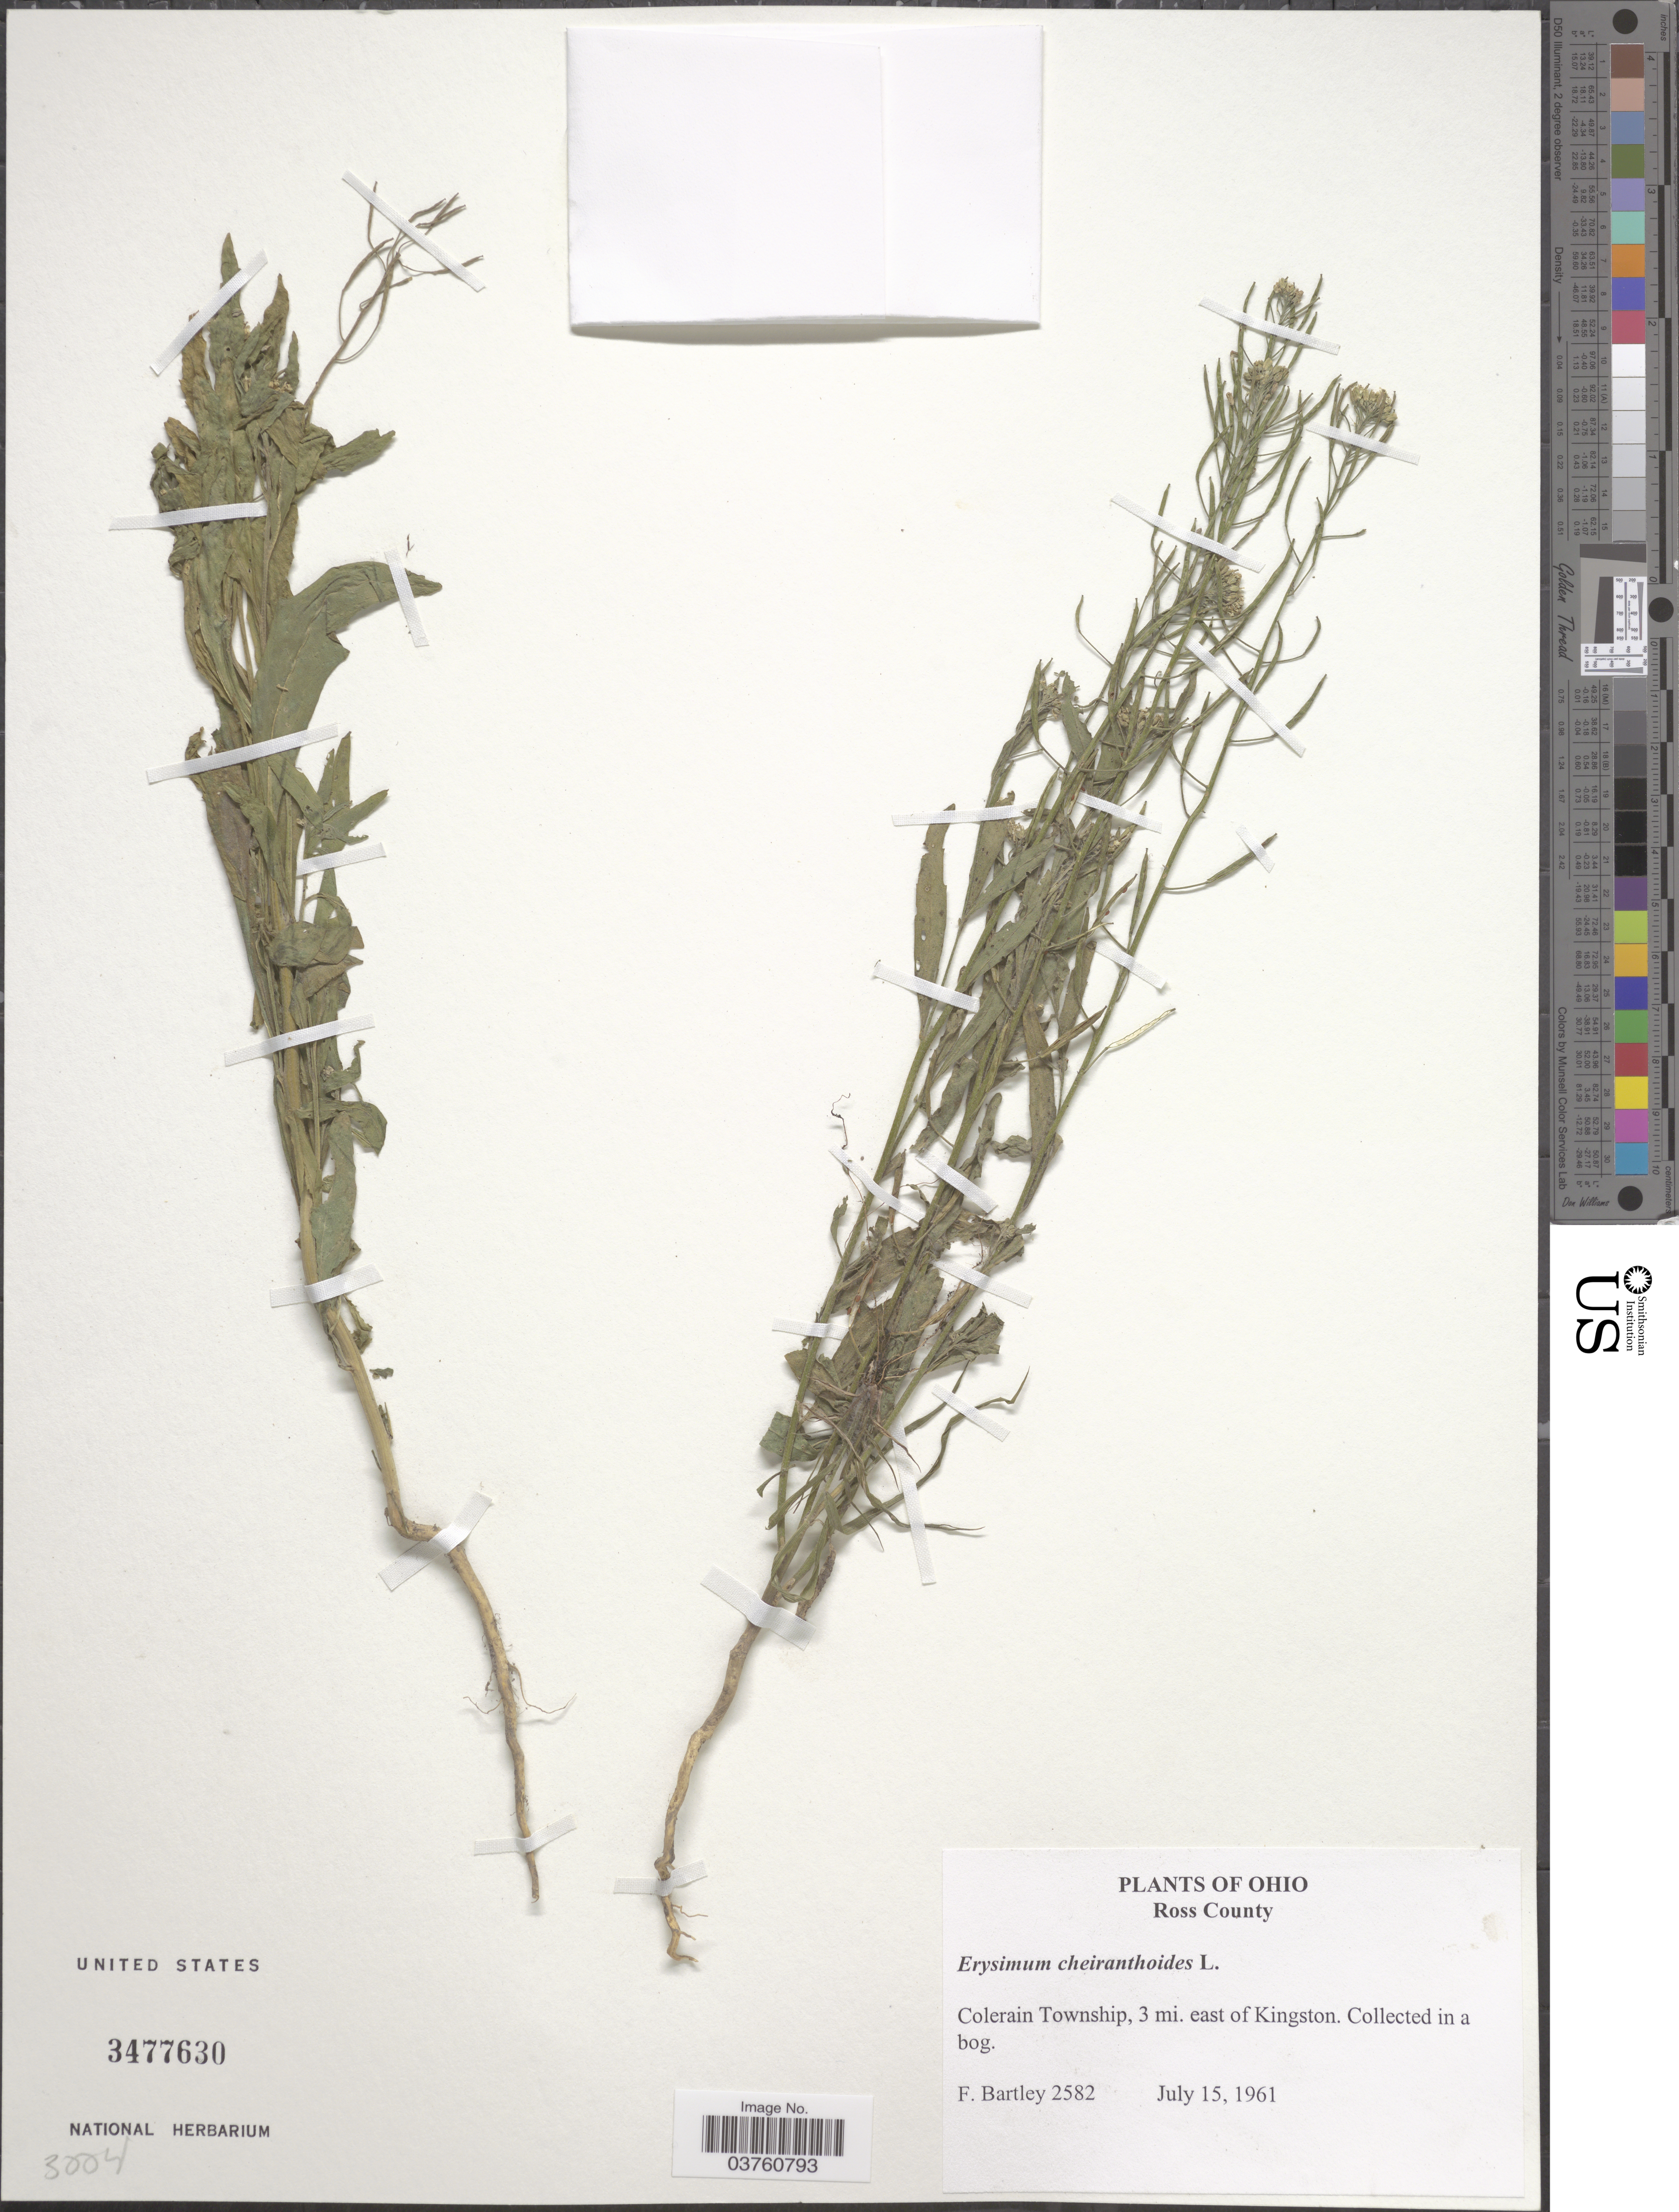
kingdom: Plantae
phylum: Tracheophyta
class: Magnoliopsida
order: Brassicales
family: Brassicaceae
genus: Erysimum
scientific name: Erysimum cheiranthoides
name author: L.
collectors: F. Bartley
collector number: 2582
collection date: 1961-07-15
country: United States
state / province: Ohio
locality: Ross County. Colerain Township, 3 mi. east of Kingston.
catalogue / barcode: US 3477630